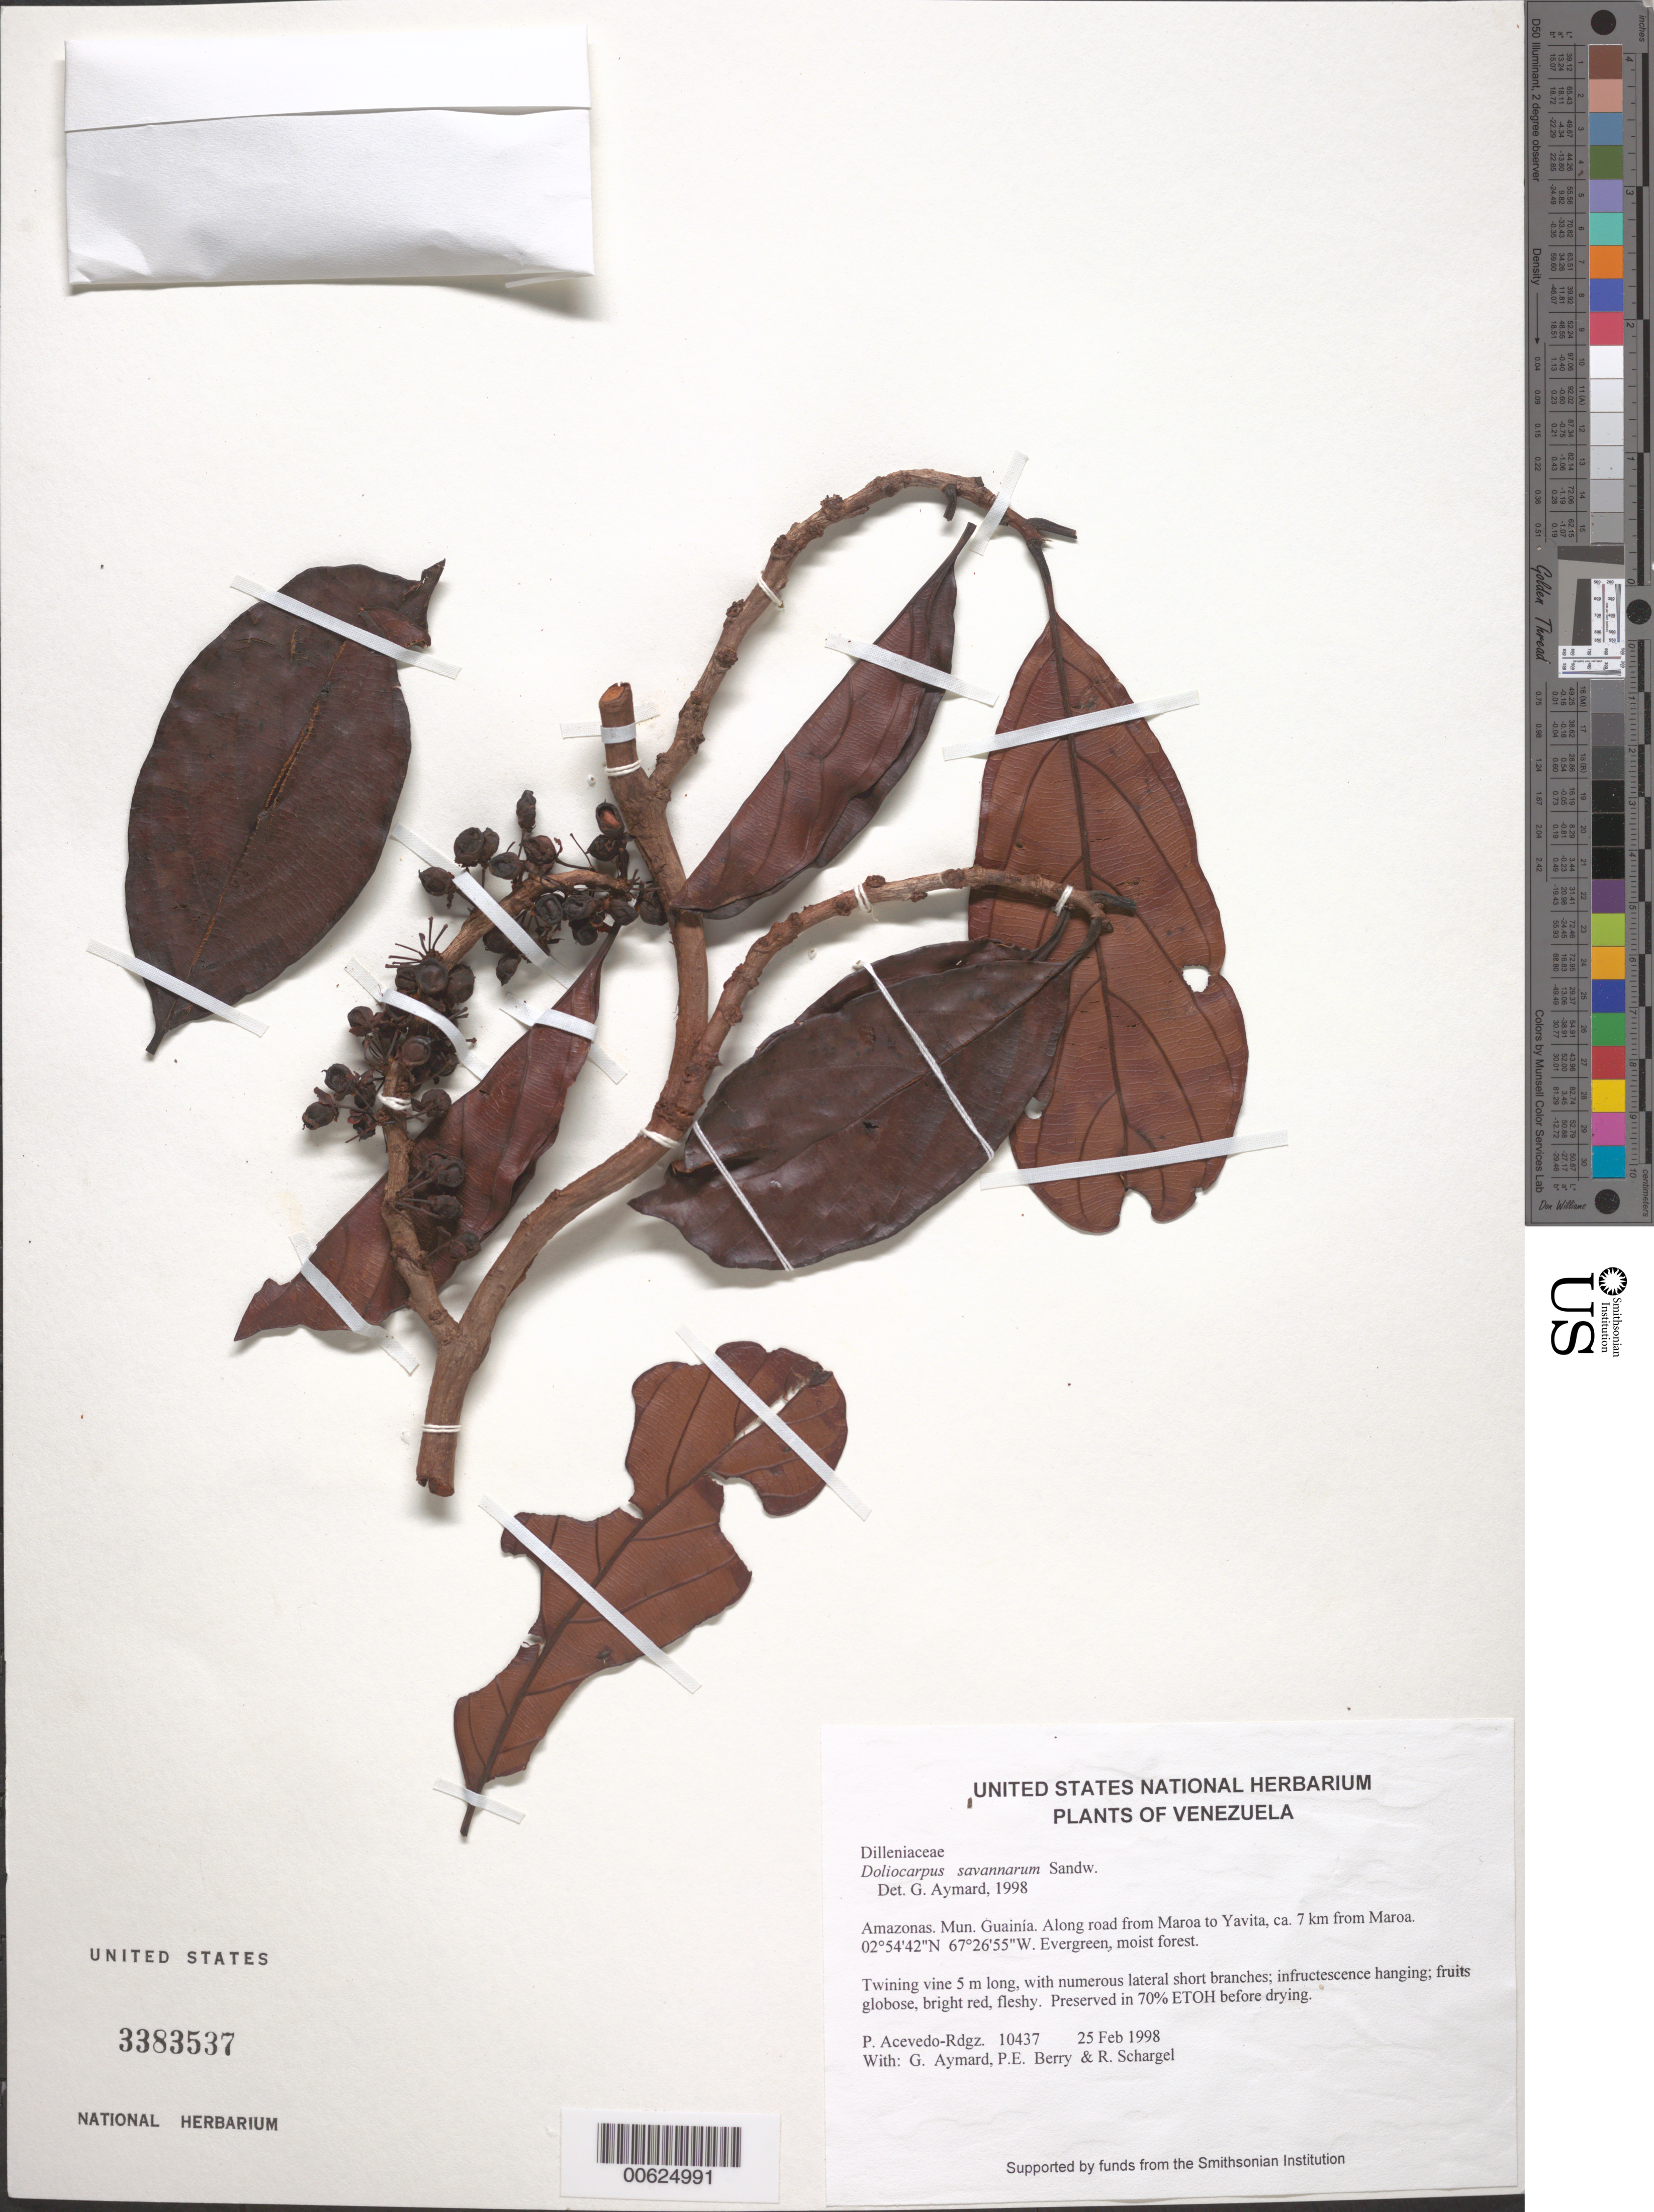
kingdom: Plantae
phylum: Tracheophyta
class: Magnoliopsida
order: Dilleniales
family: Dilleniaceae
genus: Doliocarpus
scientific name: Doliocarpus spraguei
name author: Cheesman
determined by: Victor Longhi Monzoli, João, (BRAZIL)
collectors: P. Acevedo-Rodr., G. A. Aymard, P. E. Berry & R. Schargel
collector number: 10437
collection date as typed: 25 Feb 1998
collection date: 1998-02-25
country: Venezuela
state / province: Amazonas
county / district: Maroa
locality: Along road from Maroa to Yavita, ca. 7 km from Maroa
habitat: Evergreen, moist forest.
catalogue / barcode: US 3383537